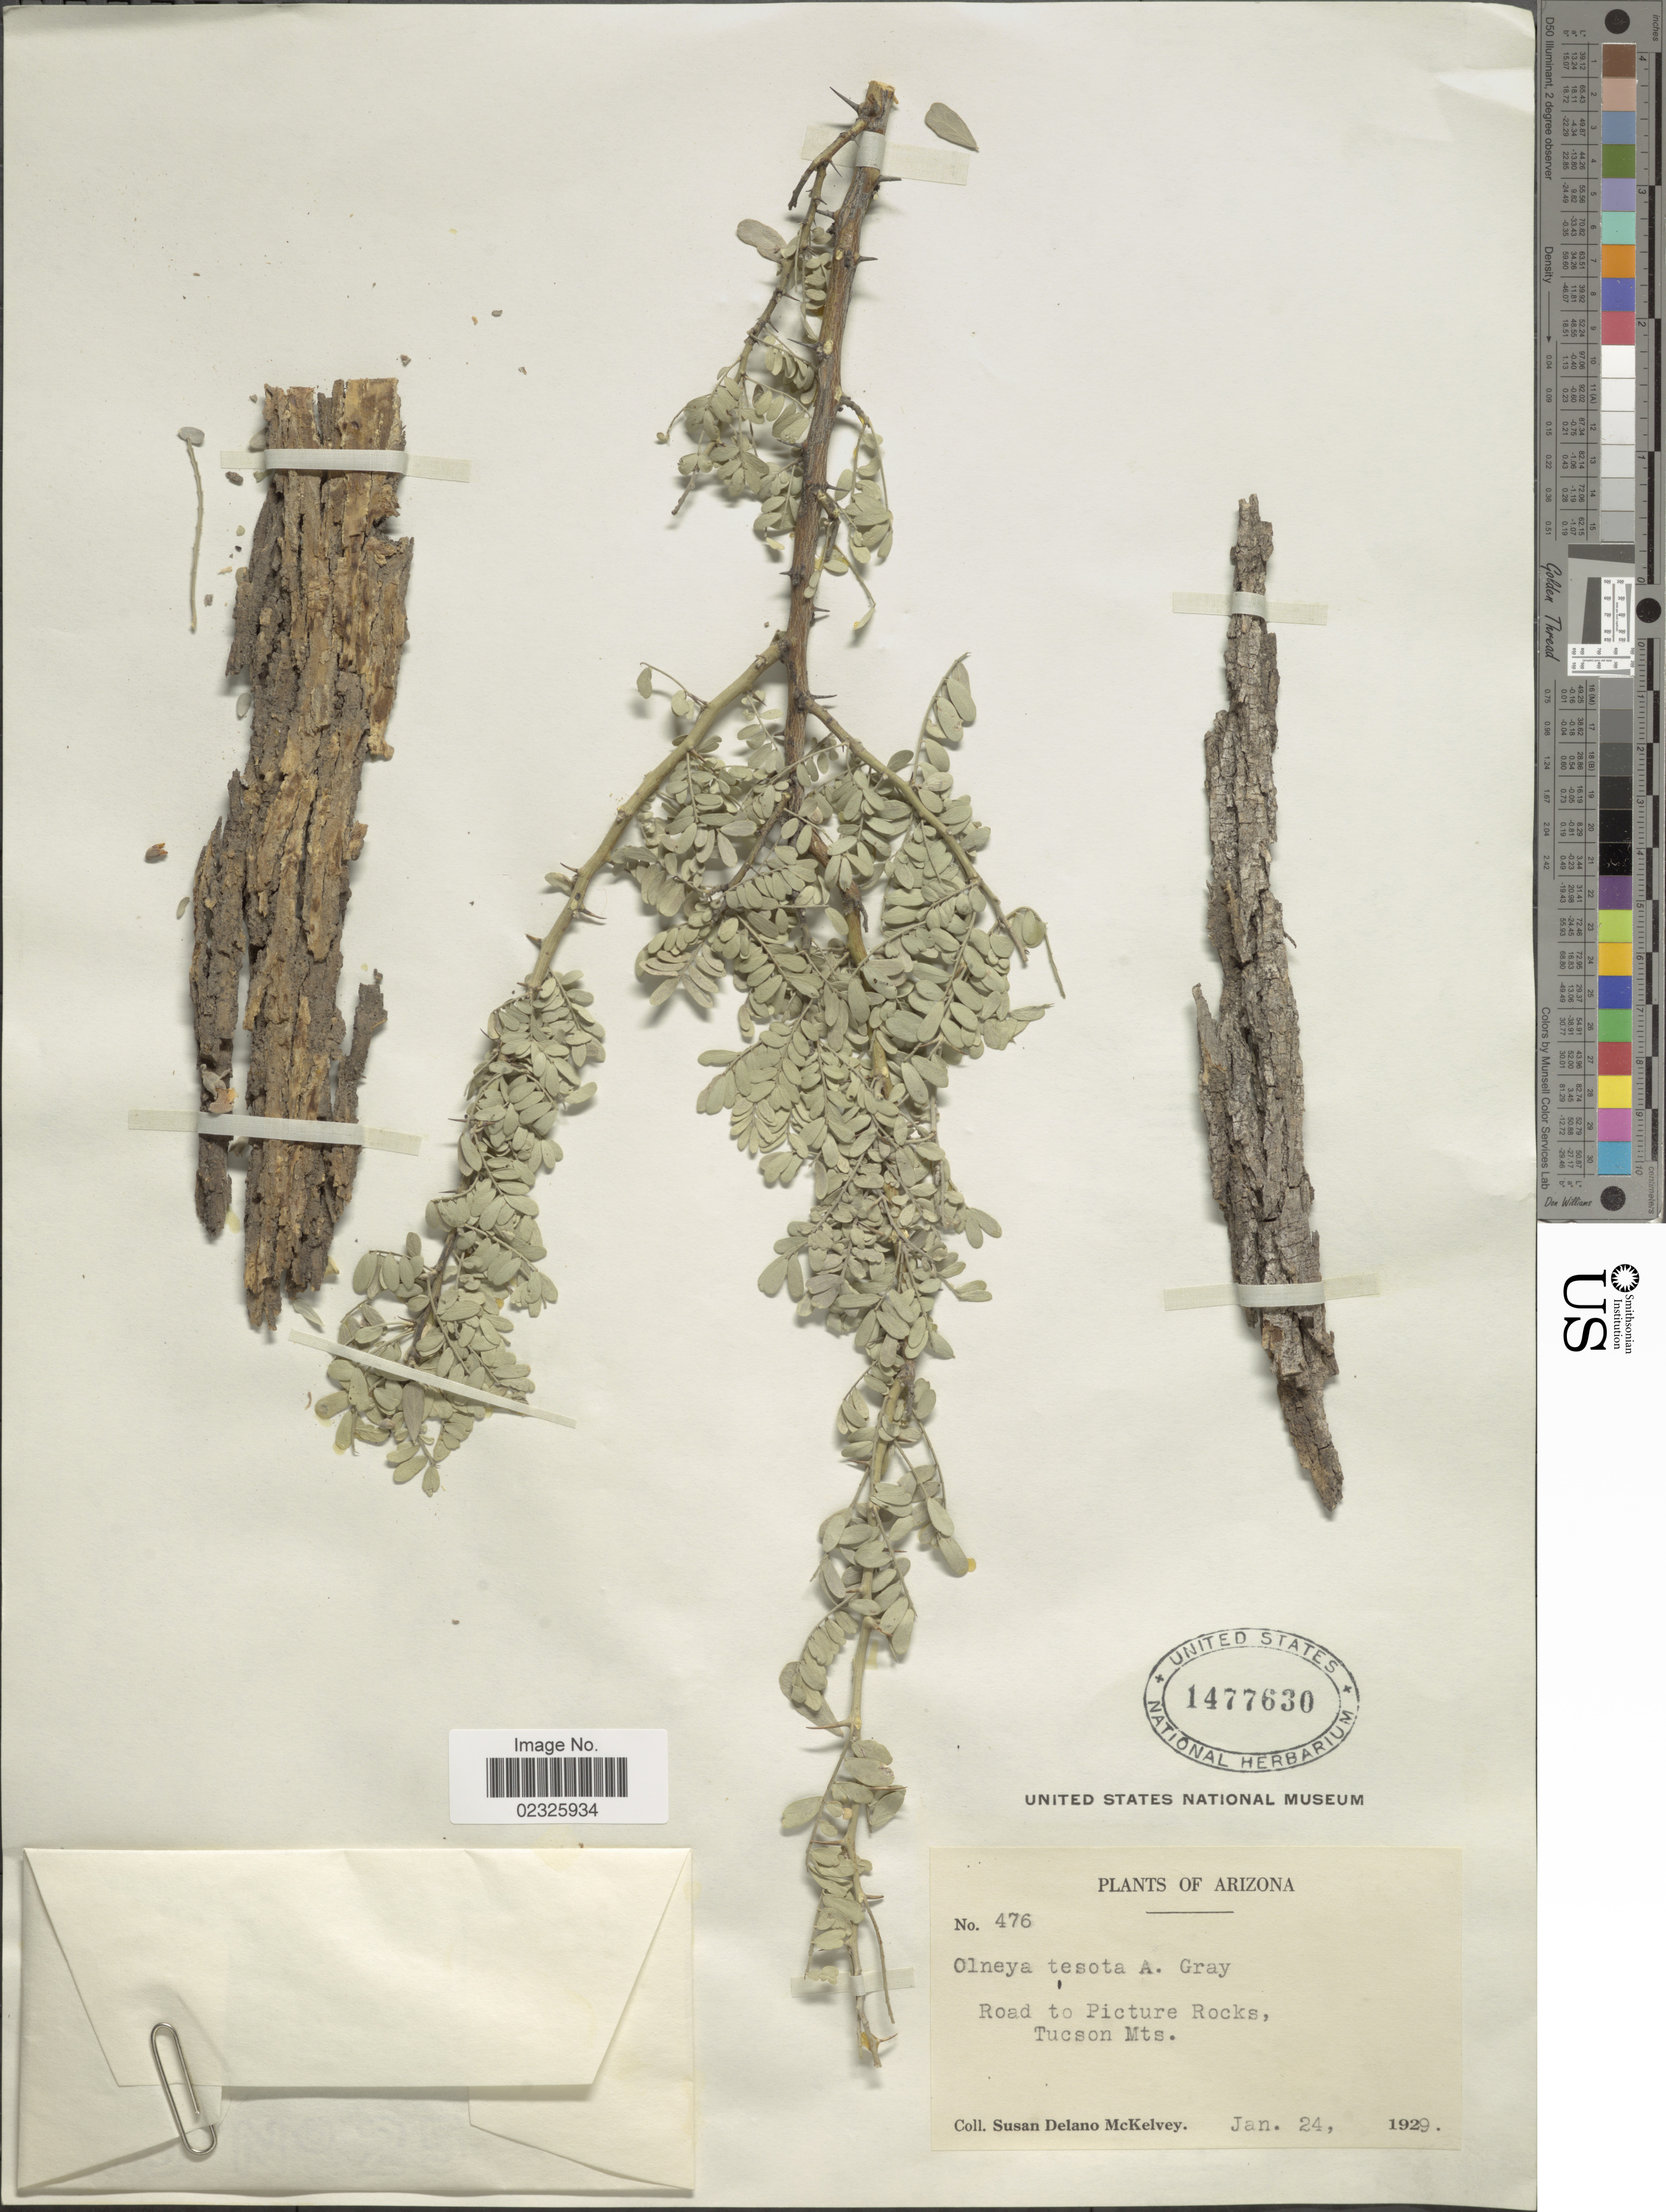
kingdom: Plantae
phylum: Tracheophyta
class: Magnoliopsida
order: Fabales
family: Fabaceae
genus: Olneya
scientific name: Olneya tesota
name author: A. Gray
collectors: S. A. McKelvey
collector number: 476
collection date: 1929-01-24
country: United States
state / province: Arizona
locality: Road to Picture Rocks, Tucson Mts.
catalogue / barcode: US 1477630